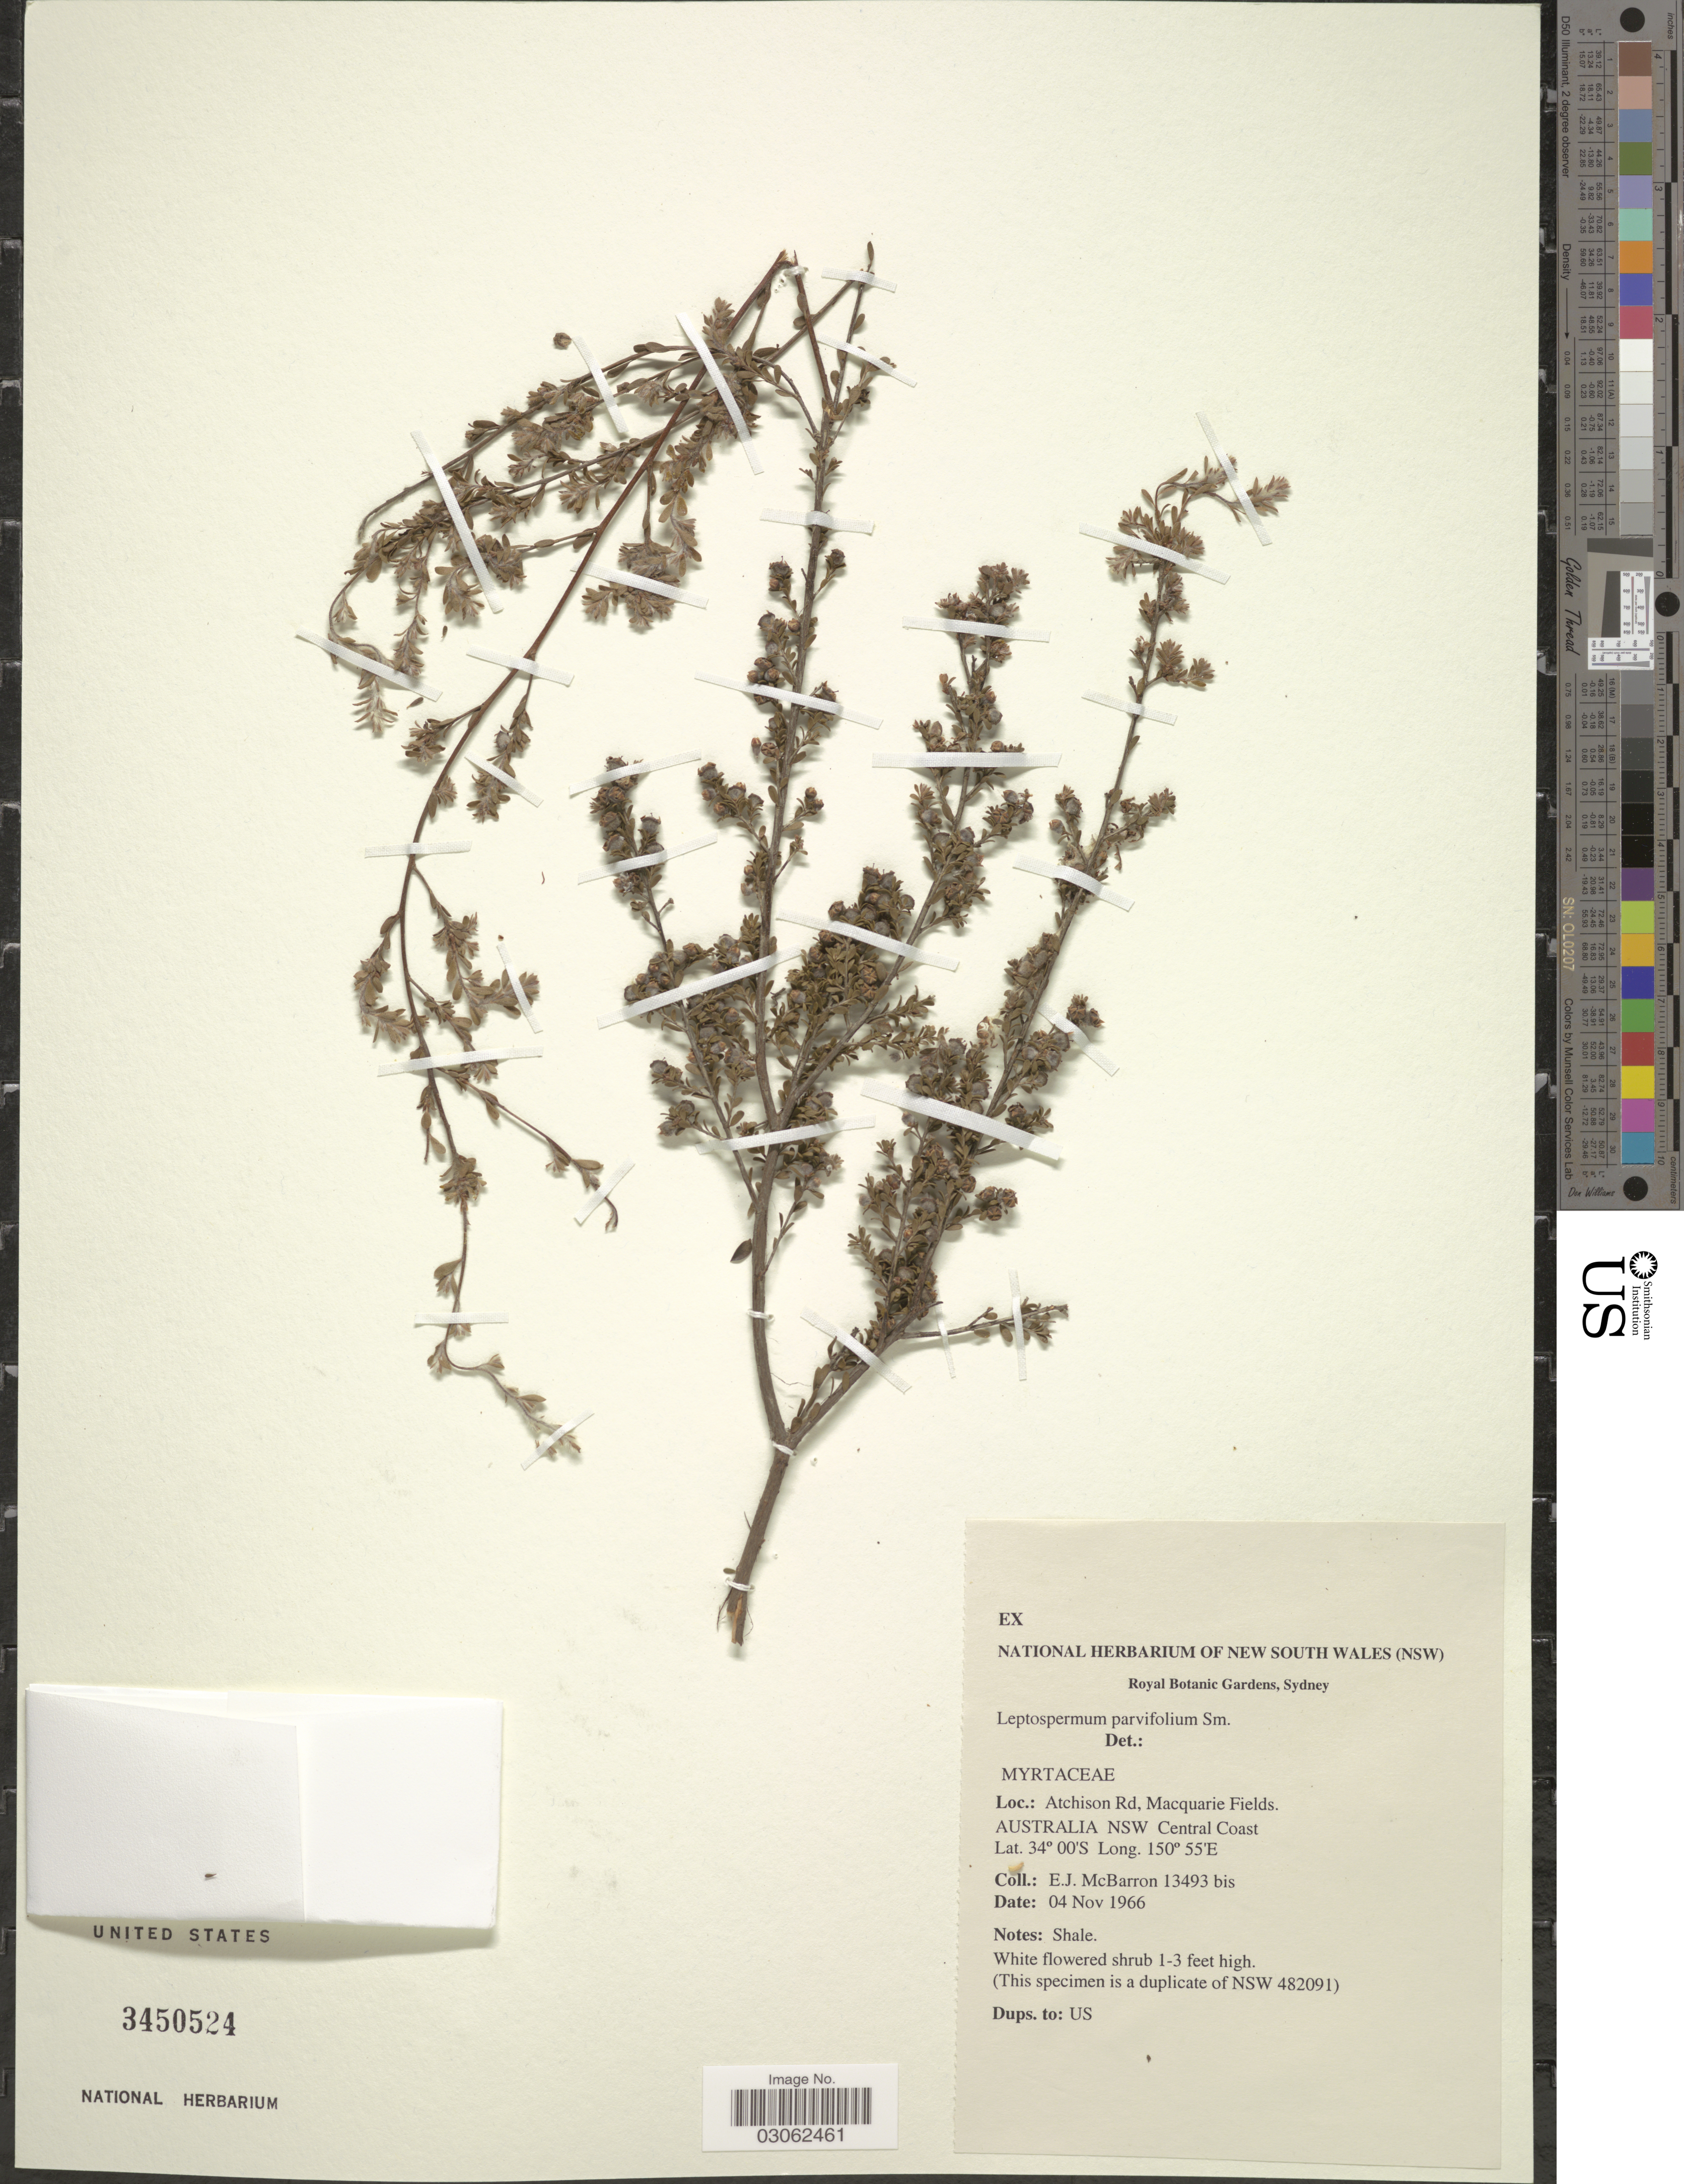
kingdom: Plantae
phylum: Tracheophyta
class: Magnoliopsida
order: Myrtales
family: Myrtaceae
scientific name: Gaudium parvifolium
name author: (Sm.) P.G. Wilson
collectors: E. McBarron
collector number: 13493 bis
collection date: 1966-11-04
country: Australia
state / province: New South Wales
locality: Atchison Rd, Macquarie Fields. Australia NSW Central Coast.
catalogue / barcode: US 3450524